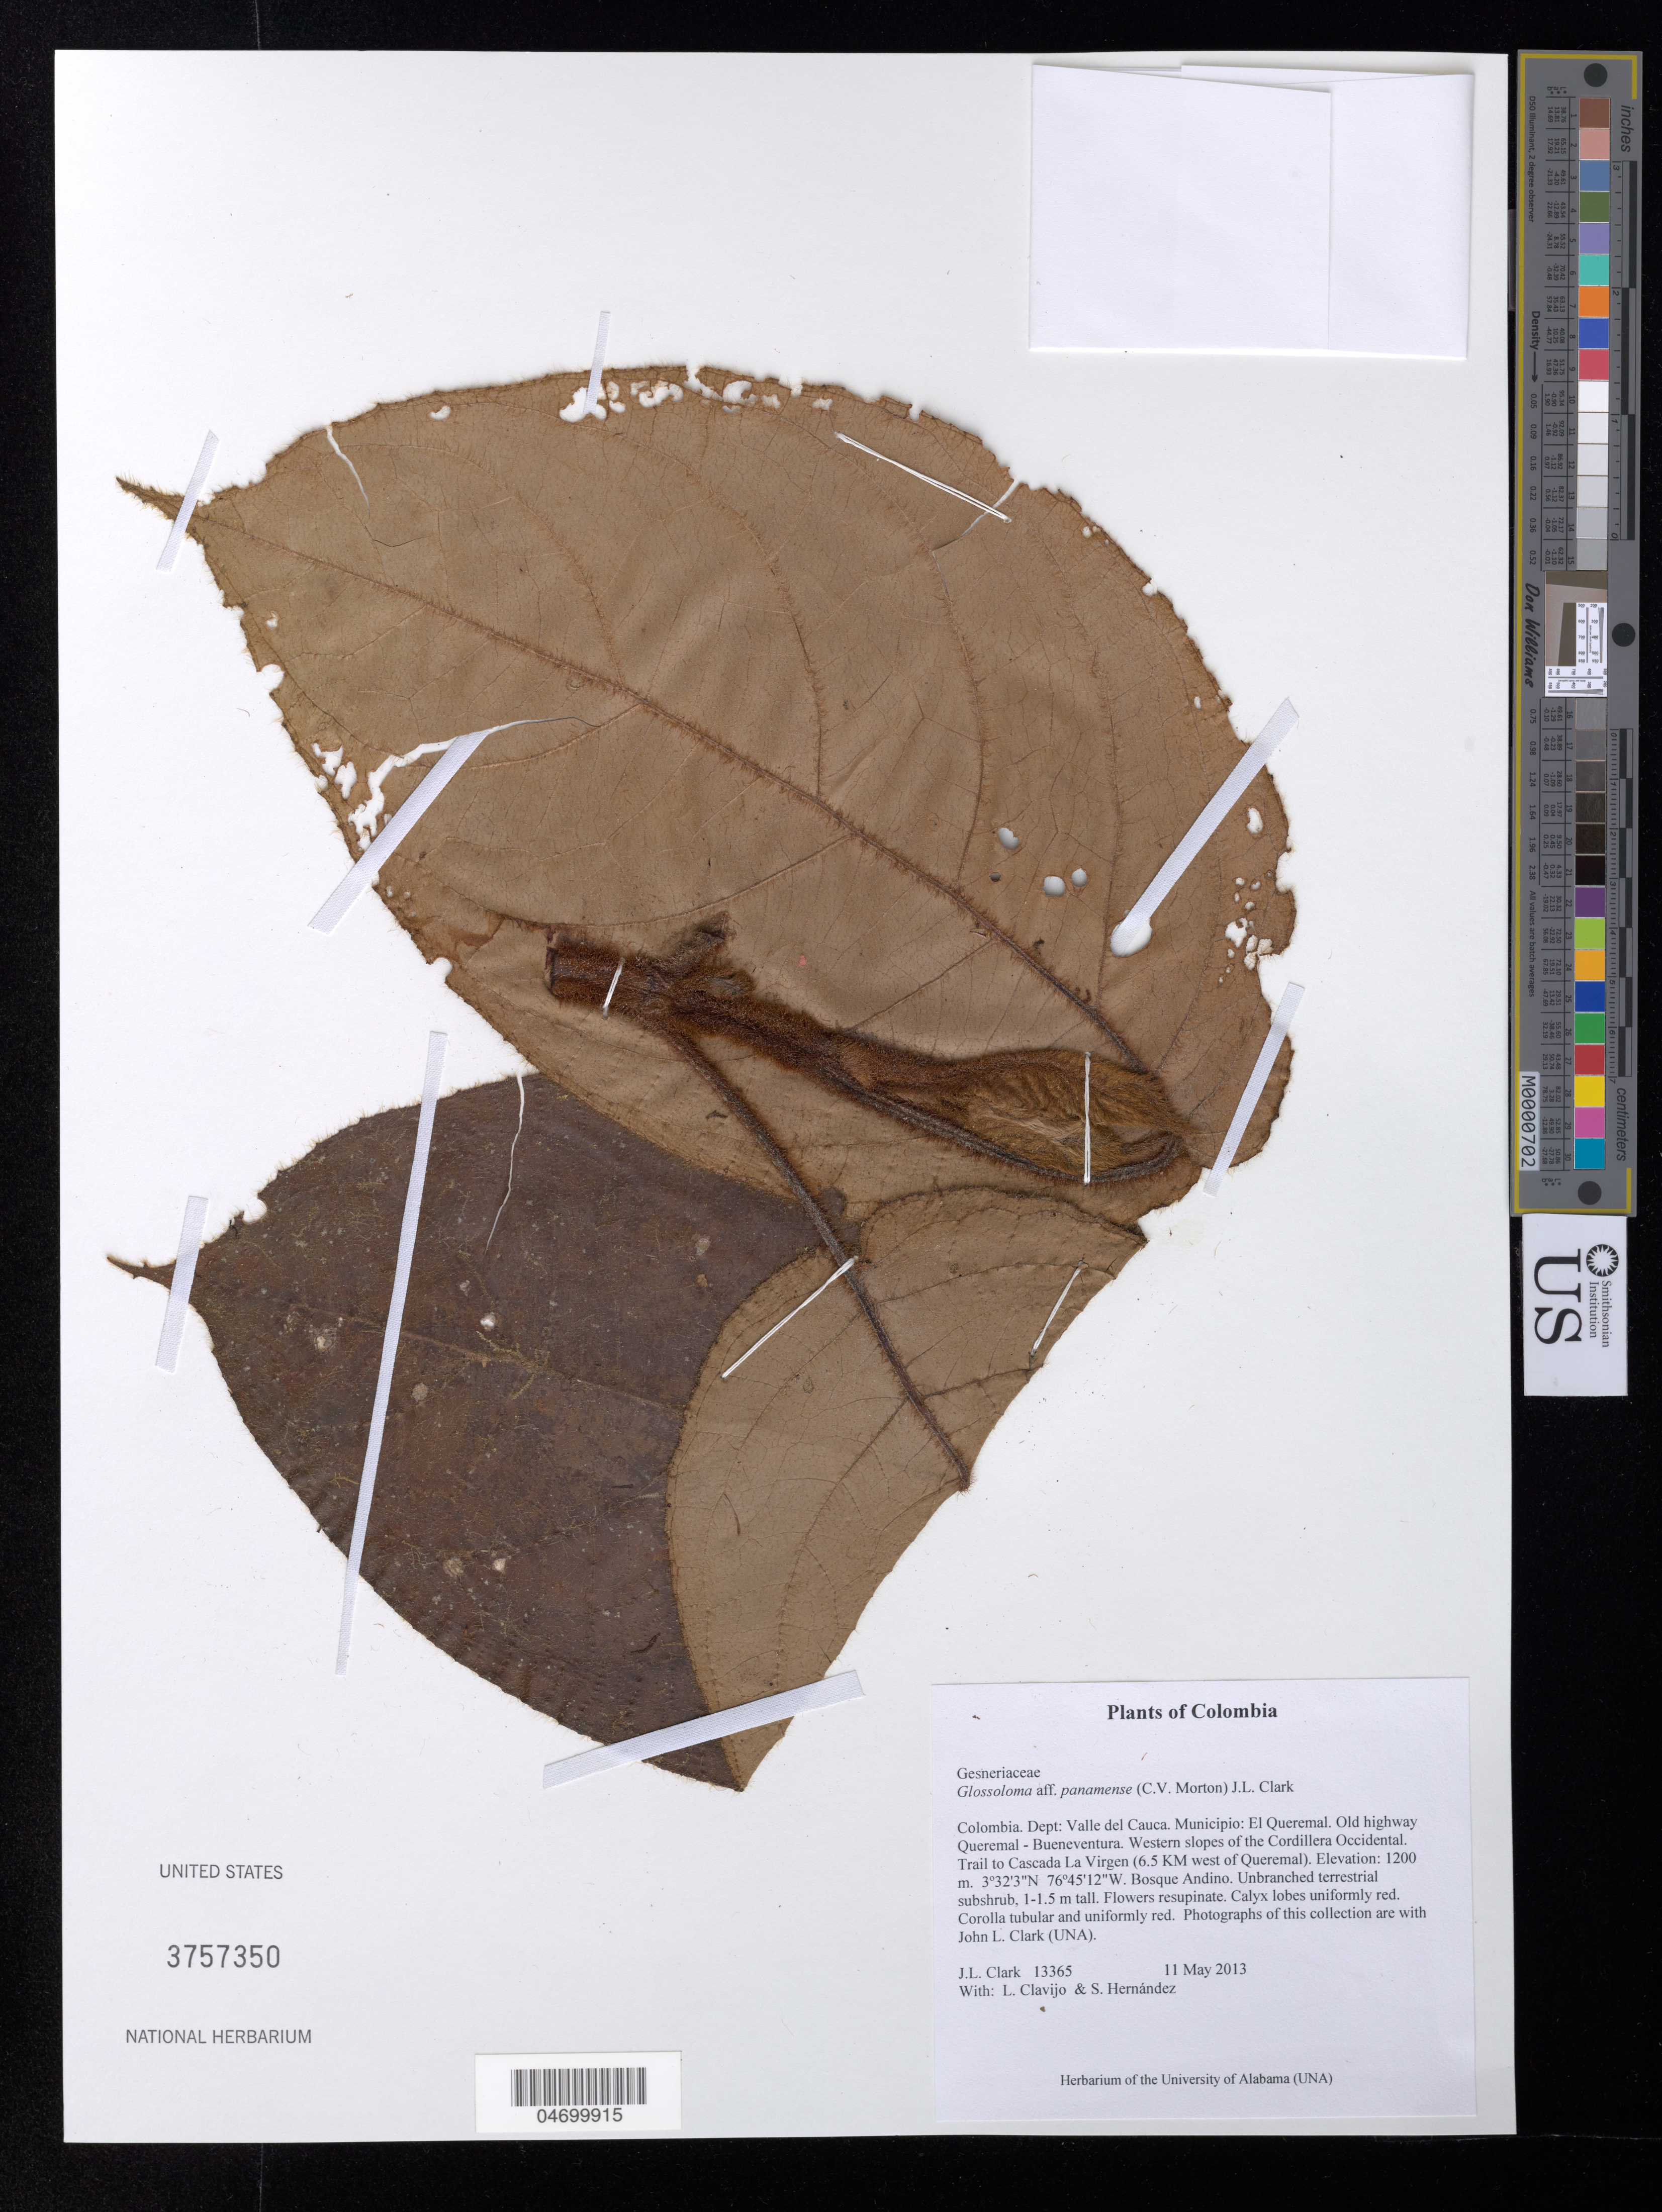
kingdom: Plantae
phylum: Tracheophyta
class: Magnoliopsida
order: Lamiales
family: Gesneriaceae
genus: Glossoloma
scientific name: Glossoloma panamense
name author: (C.V. Morton) J.L. Clark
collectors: J. L. Clark, L. Clavijo & S. Hernández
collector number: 13365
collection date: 2013-05-11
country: Colombia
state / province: Valle del Cauca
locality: Dept: Valle del Cauca. Municipio: El Queremal. Old highway Queremal - Bueneventura. Western slopes of the Cordillera Occidental. Trail to Cascada La Virgen (6.5 KM west of Queremal).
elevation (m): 1200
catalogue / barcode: US 3757350